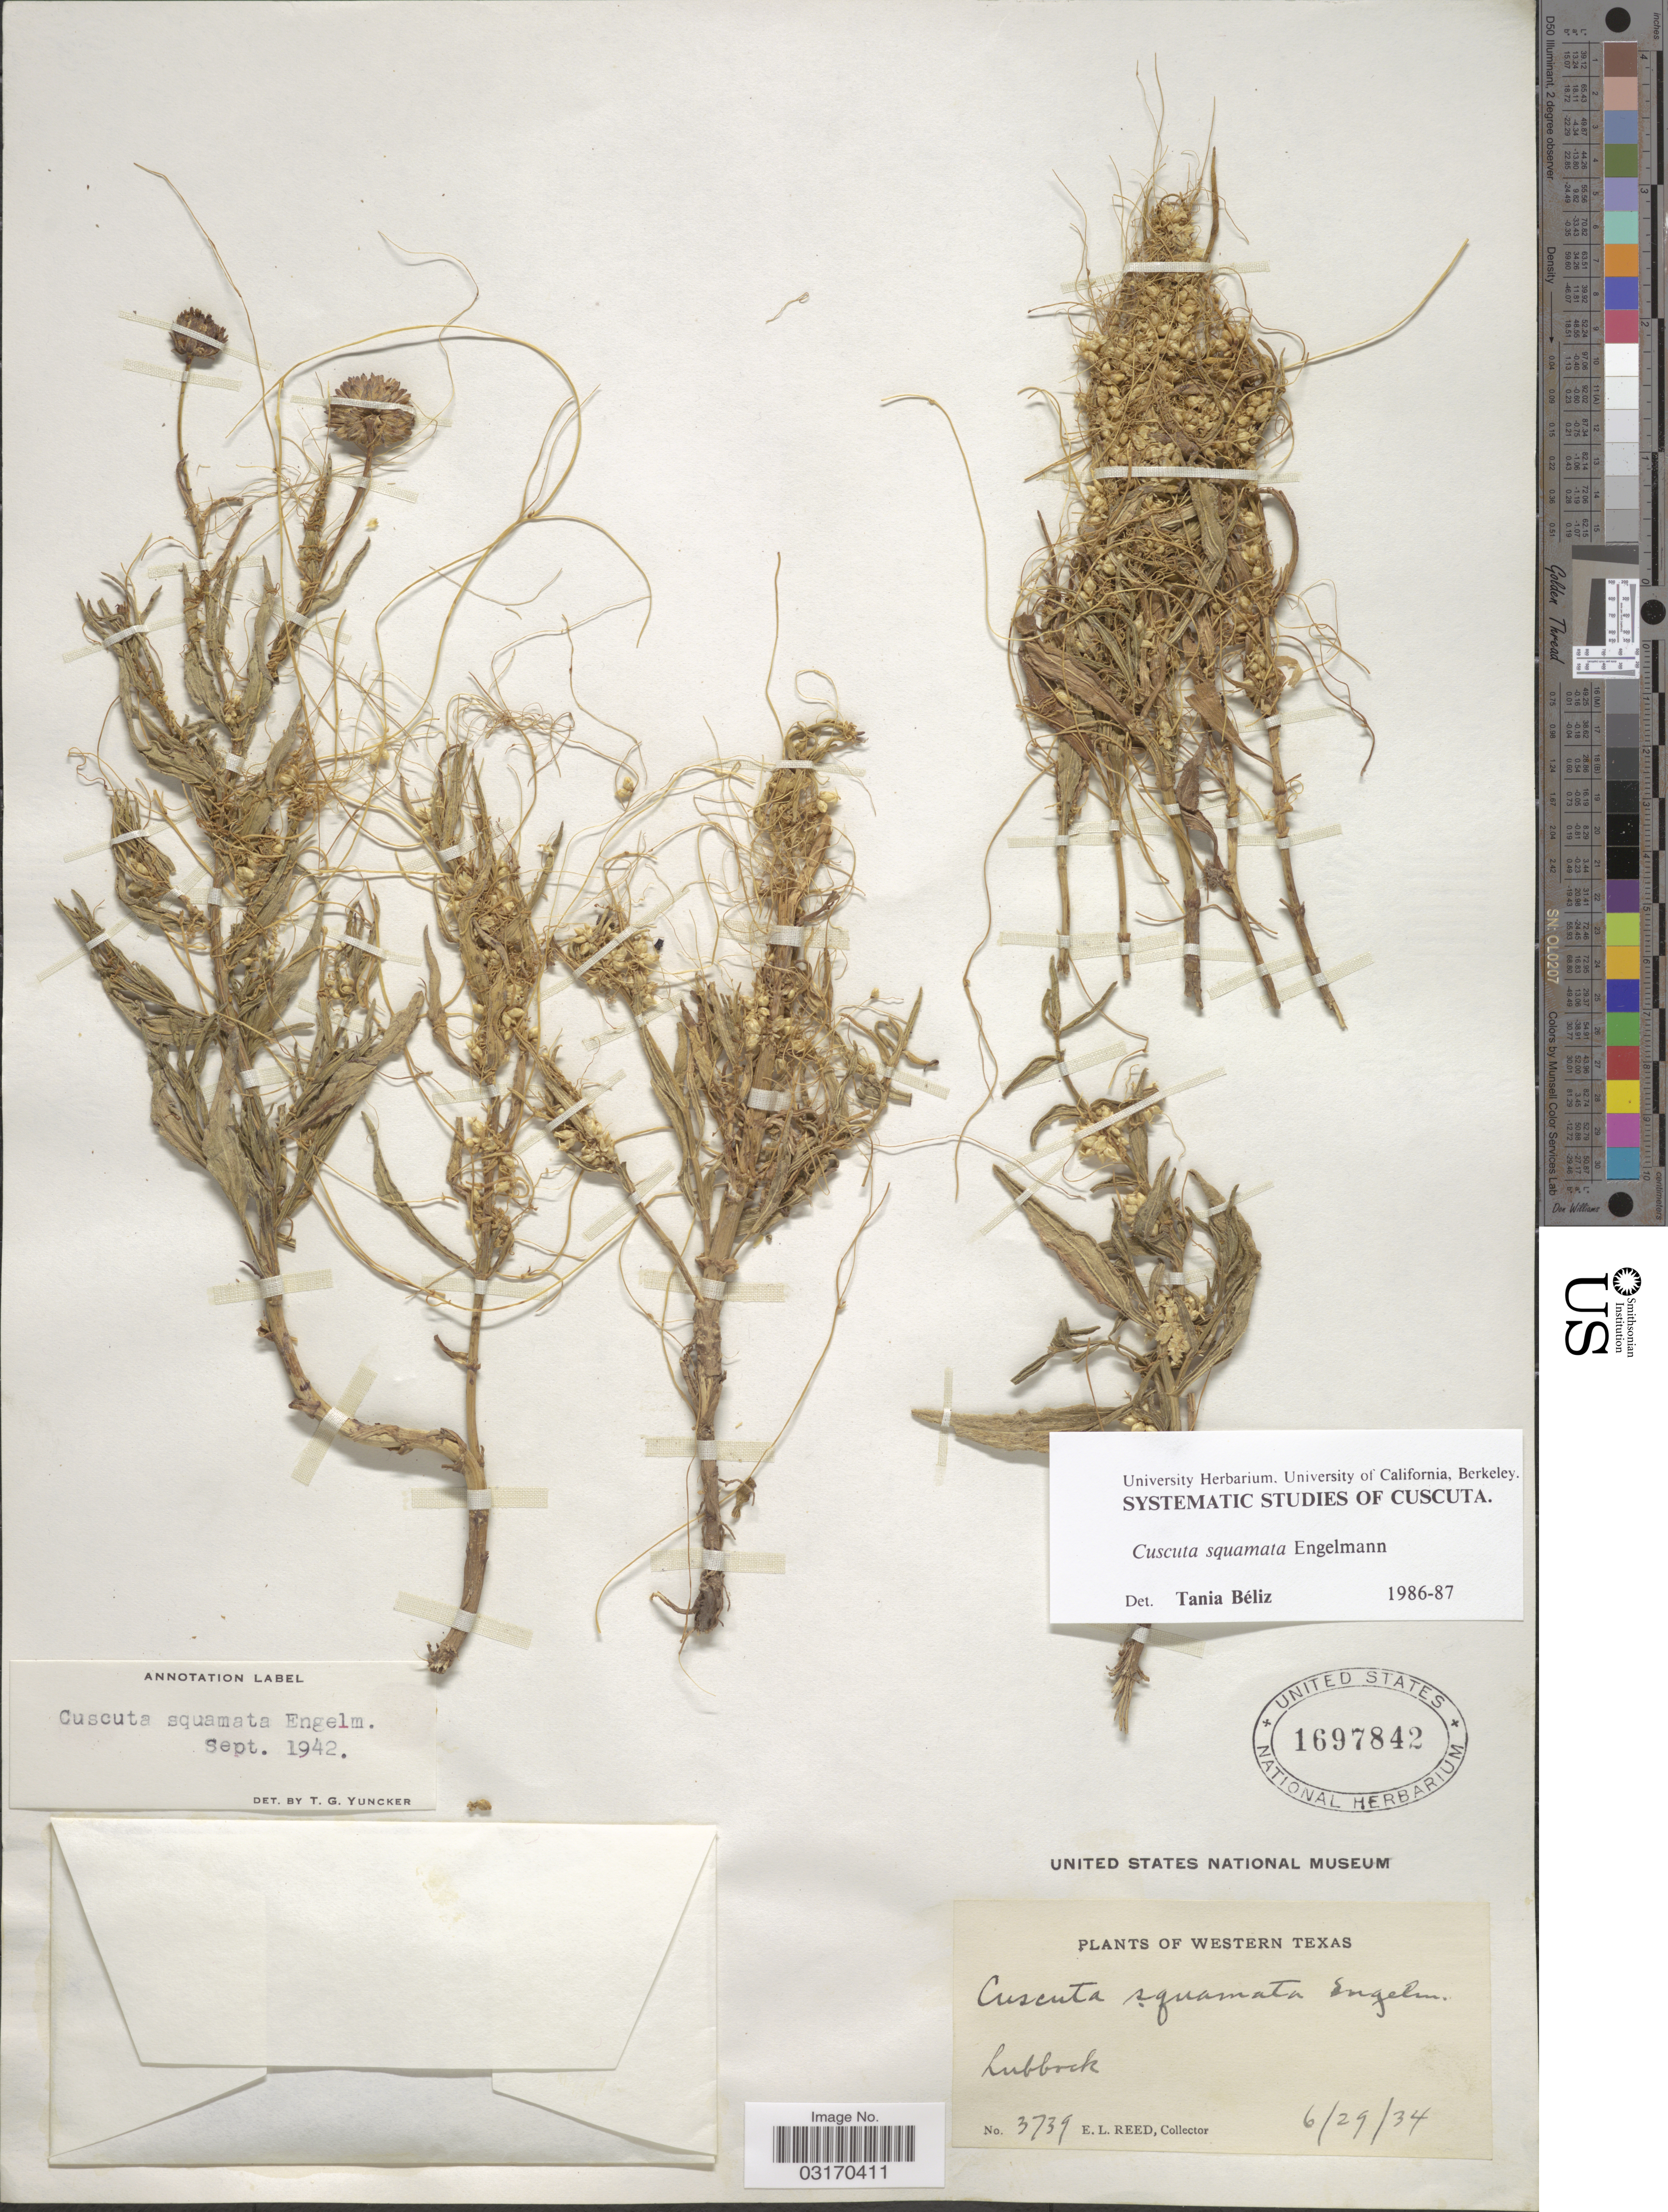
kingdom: Plantae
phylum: Tracheophyta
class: Magnoliopsida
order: Solanales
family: Convolvulaceae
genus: Cuscuta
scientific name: Cuscuta squamata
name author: Engelm.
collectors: E. Reed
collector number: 3739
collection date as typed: Transcribed d/m/y: 29/6/34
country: United States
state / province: Texas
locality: Western Texas. Lubbock.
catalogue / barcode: US 1697842